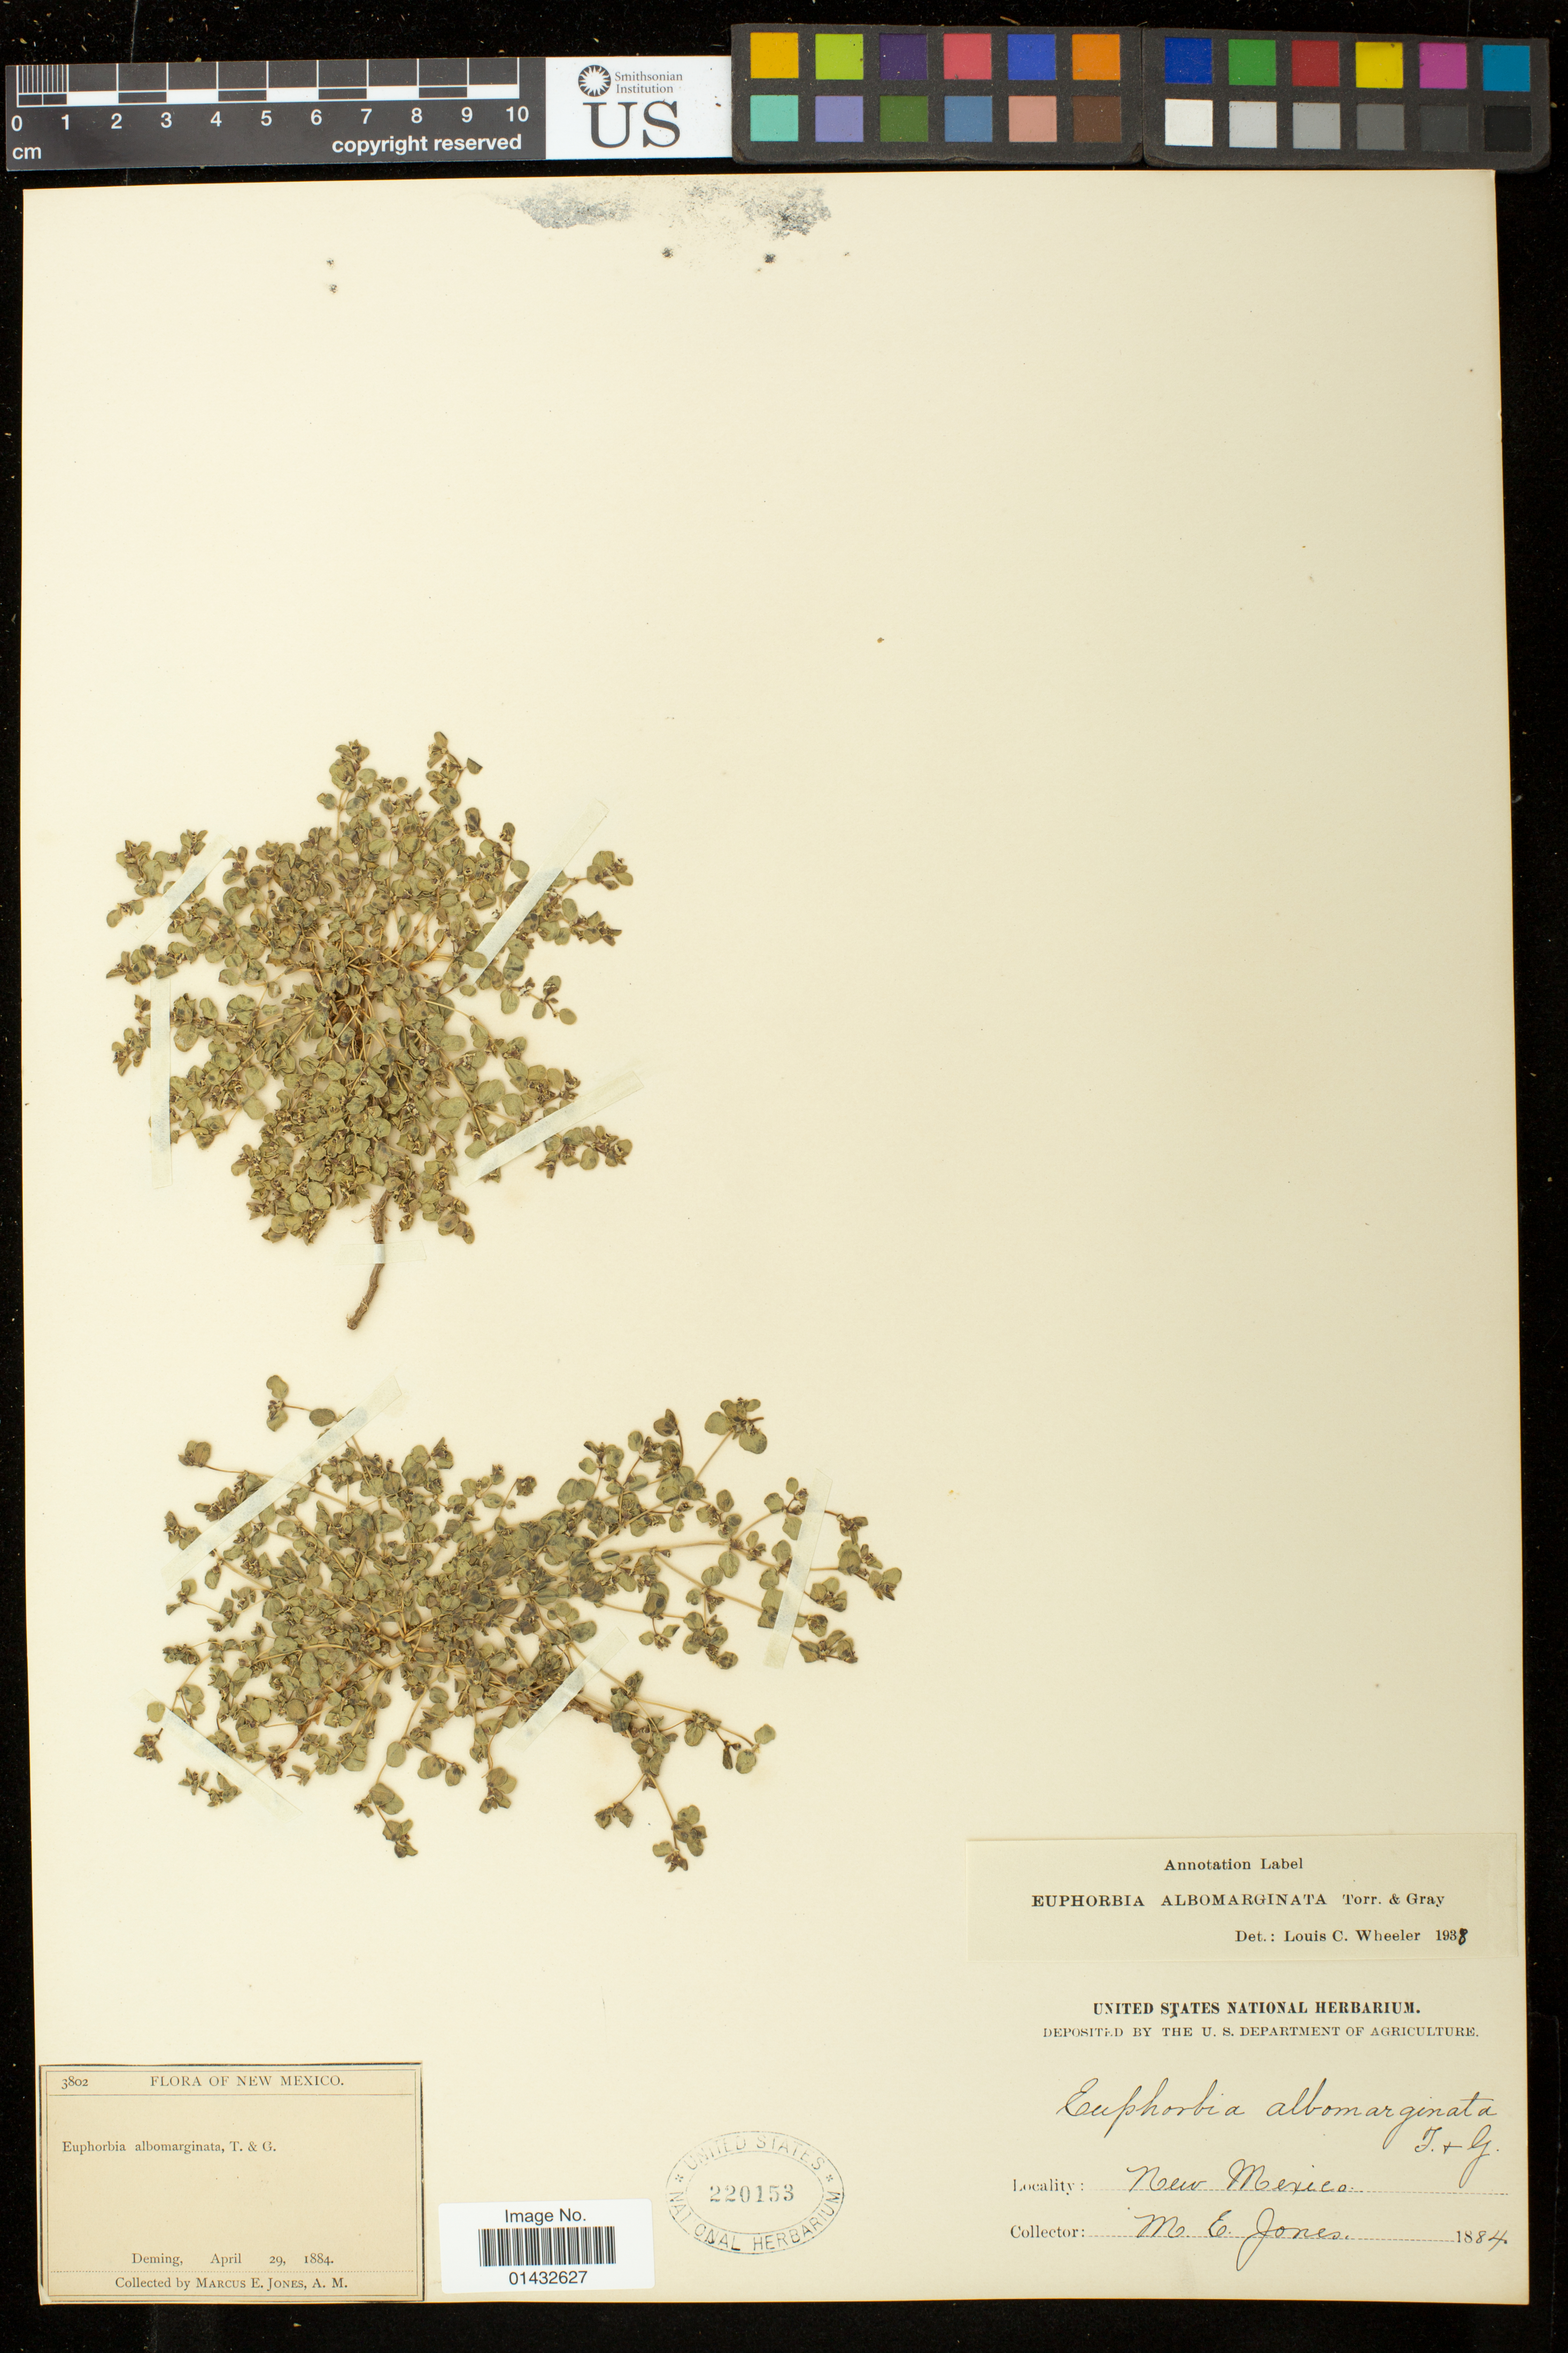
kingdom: Plantae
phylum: Tracheophyta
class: Magnoliopsida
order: Malpighiales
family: Euphorbiaceae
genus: Euphorbia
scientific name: Euphorbia albomarginata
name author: Torr. & A. Gray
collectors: M. E. Jones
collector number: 3802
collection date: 1884-04-29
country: United States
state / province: New Mexico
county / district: Luna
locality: Deming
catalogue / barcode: US 220153